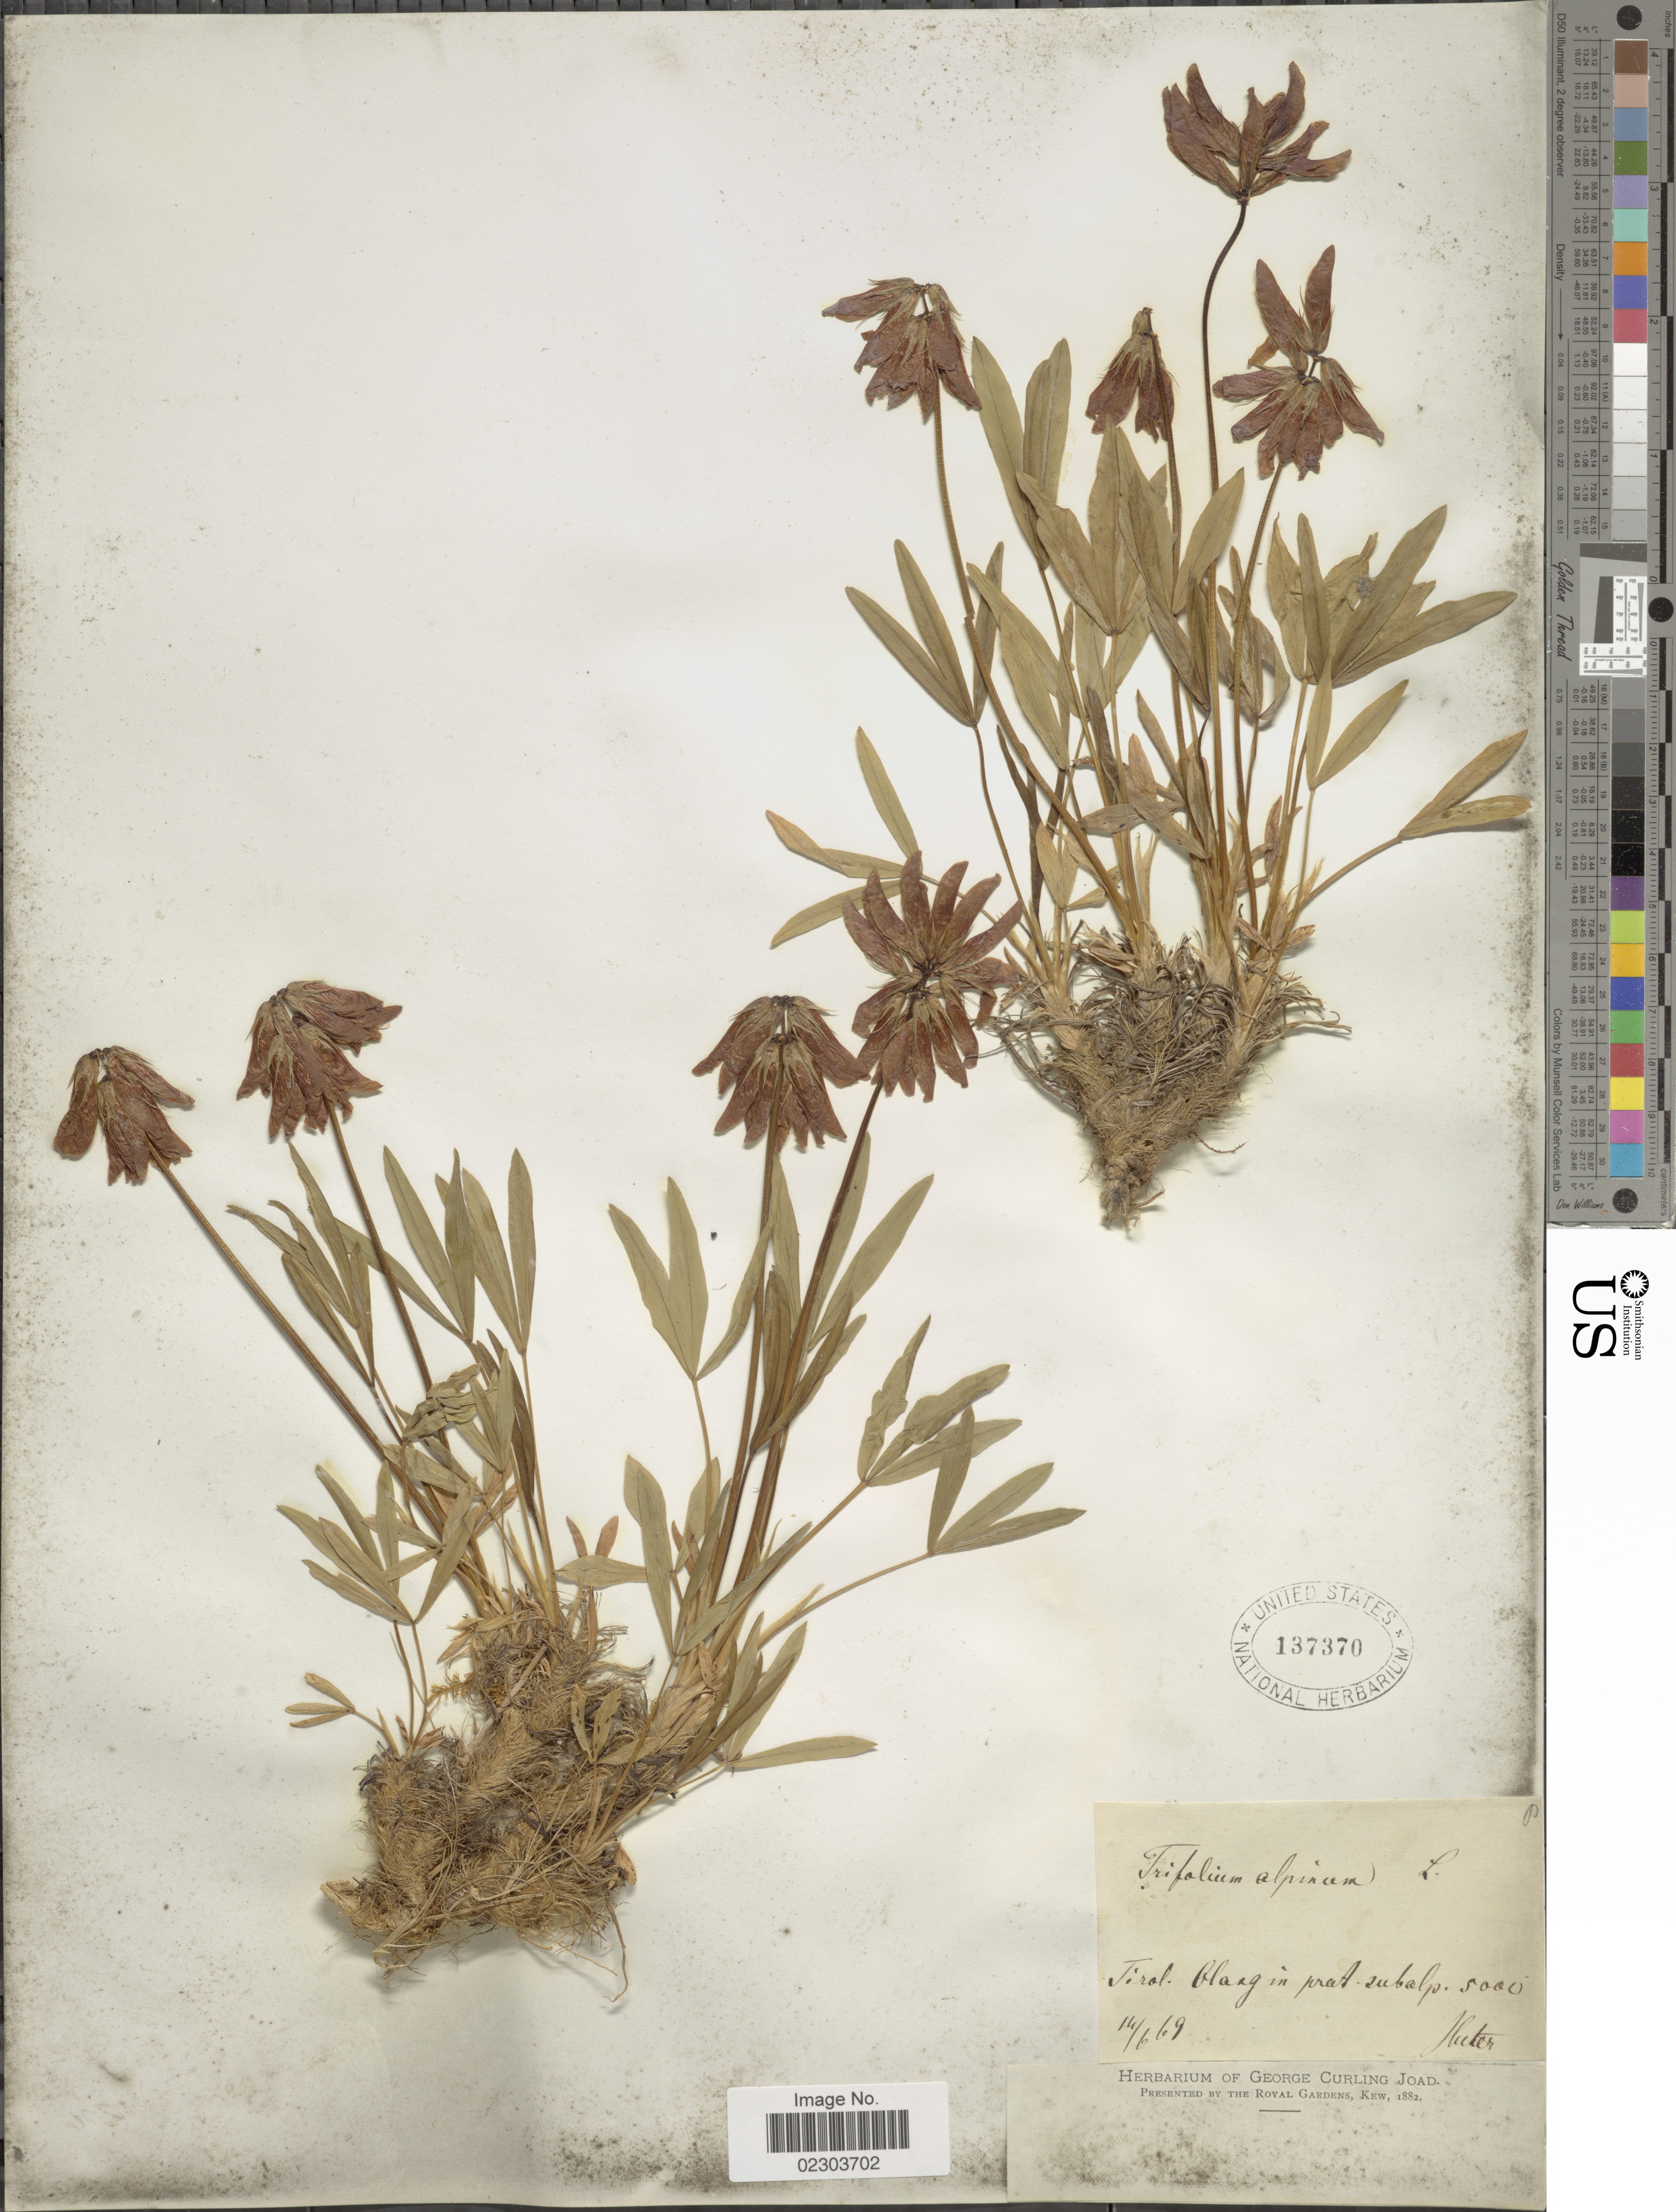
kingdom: Plantae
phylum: Tracheophyta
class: Magnoliopsida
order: Fabales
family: Fabaceae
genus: Trifolium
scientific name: Trifolium alpinum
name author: L.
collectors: -. Huter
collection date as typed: Transcribed d/m/y: 14/6/69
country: Austria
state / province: Tirol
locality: Blang in prat subalp. [interpreted]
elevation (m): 1524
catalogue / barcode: US 137370